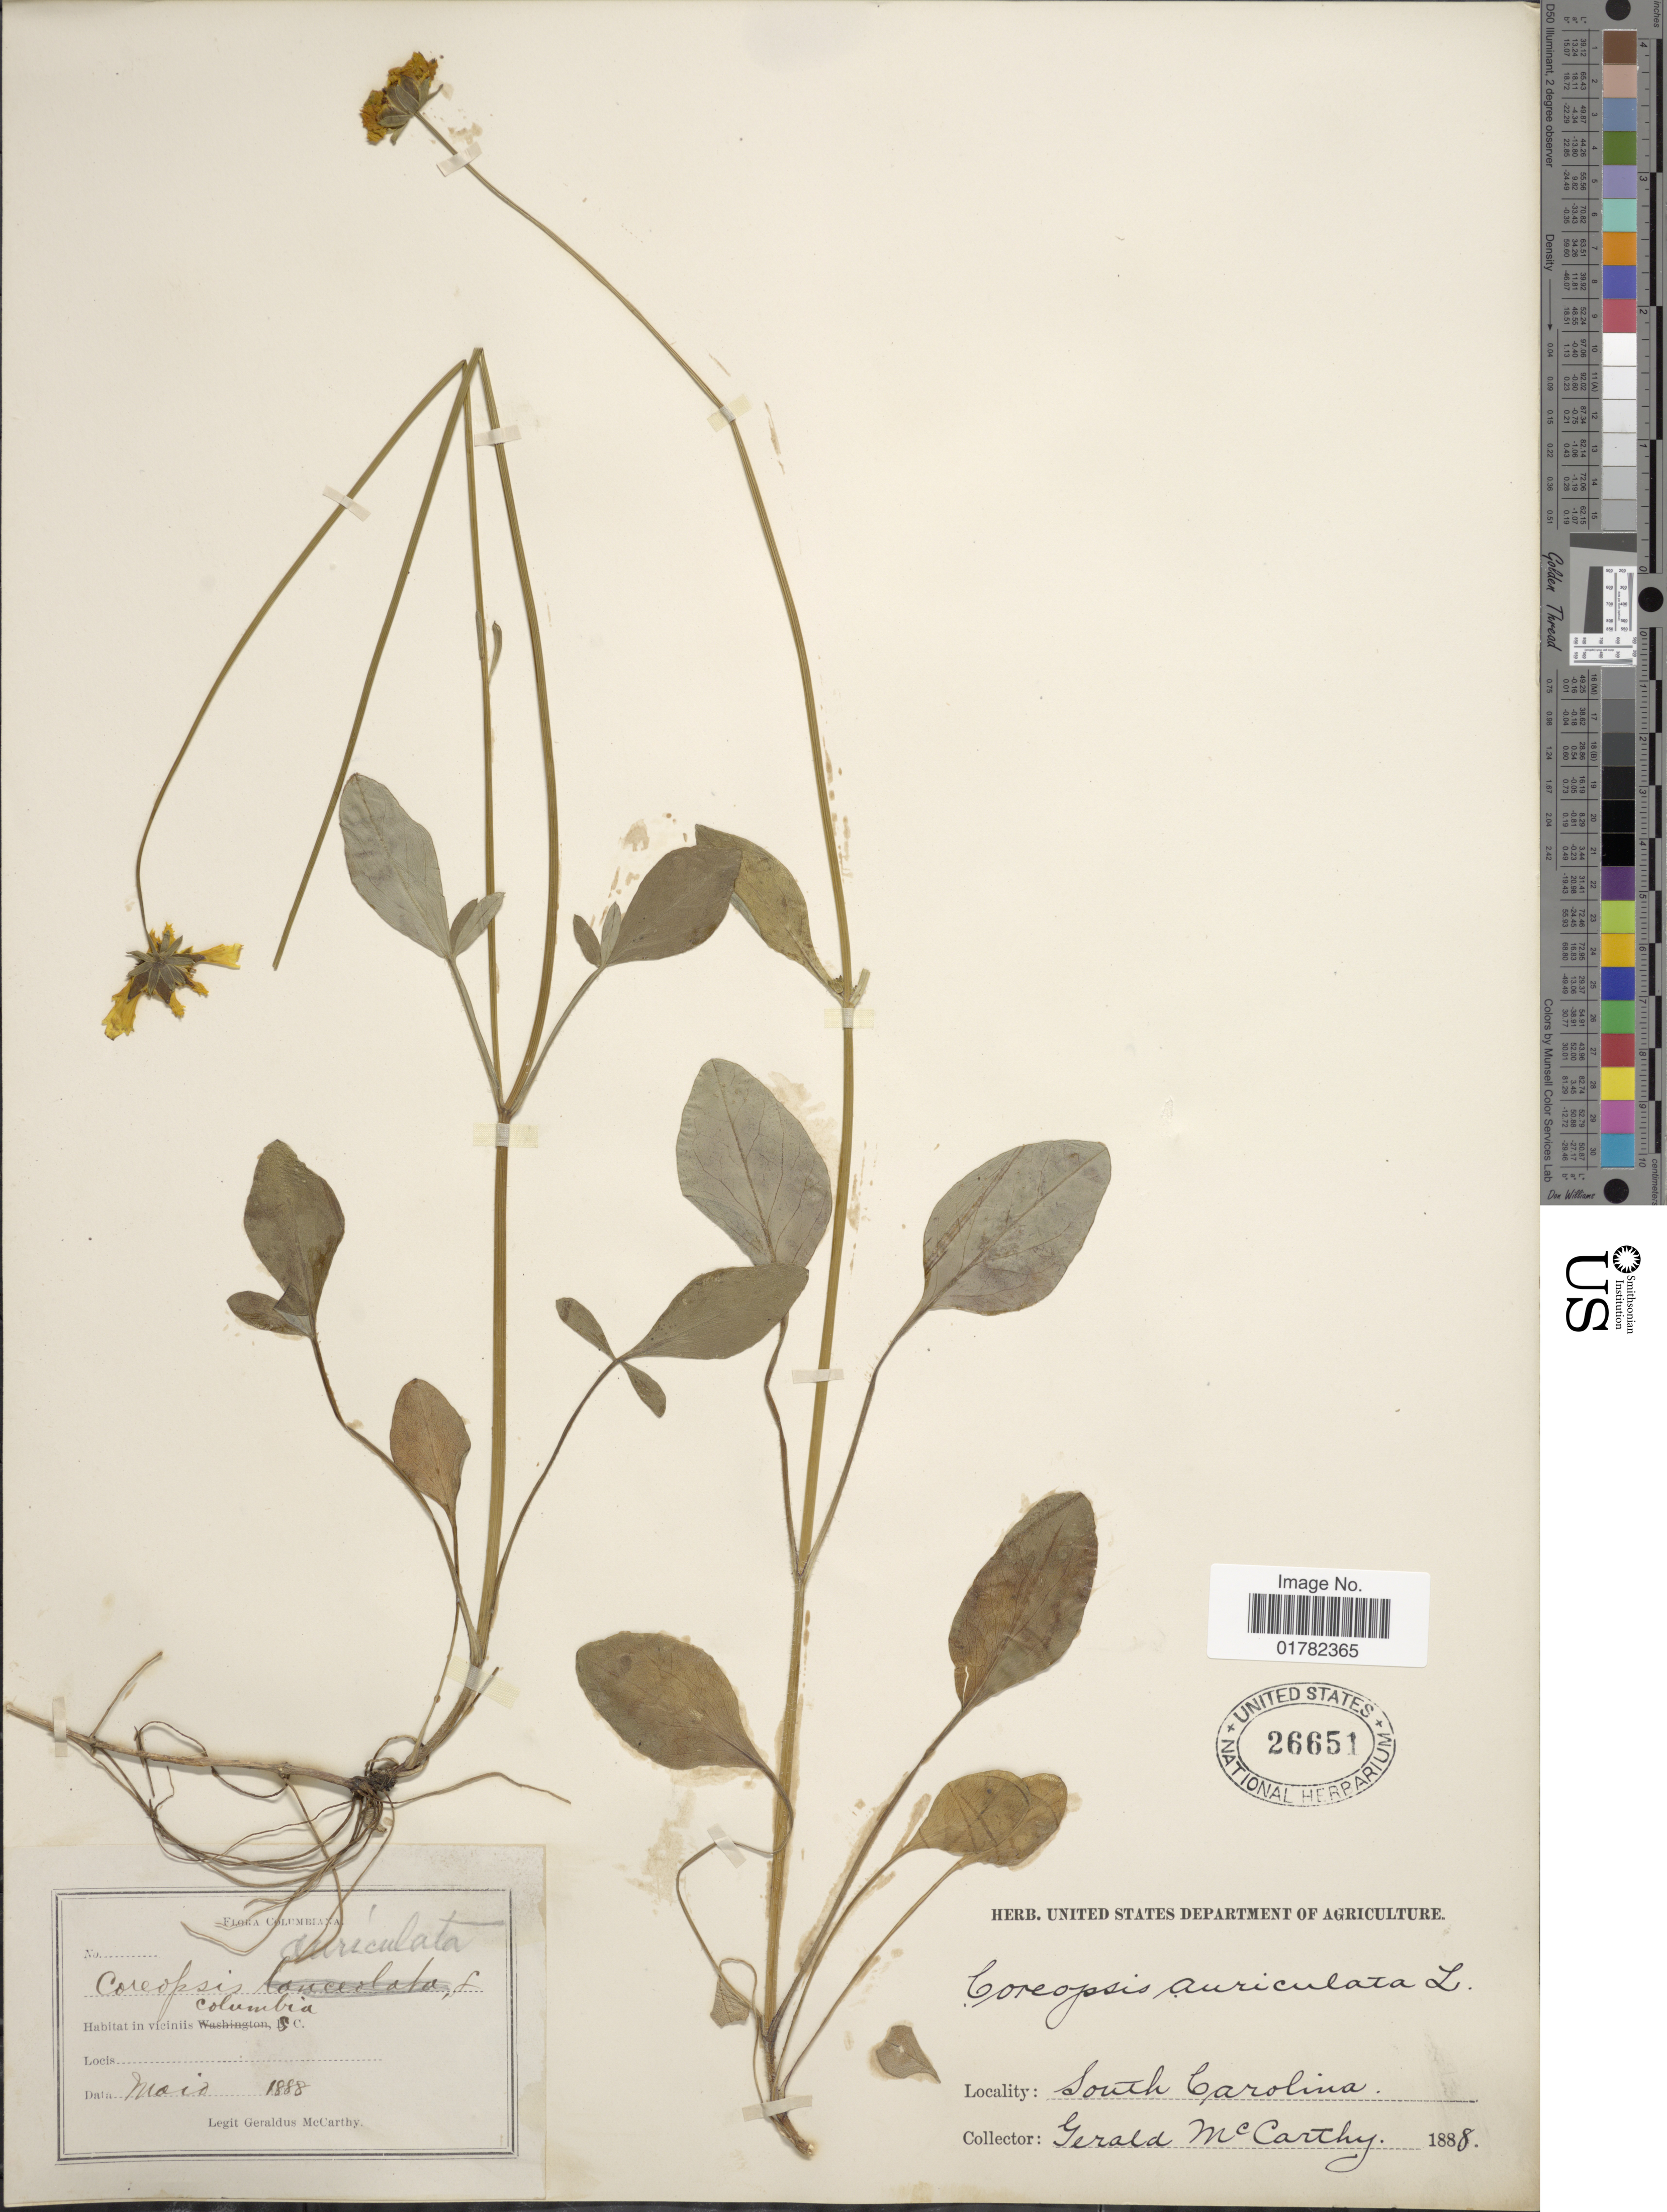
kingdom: Plantae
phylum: Tracheophyta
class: Magnoliopsida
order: Asterales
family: Asteraceae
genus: Coreopsis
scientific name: Coreopsis auriculata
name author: L.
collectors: G. McCarthy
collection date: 1888-05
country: United States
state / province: South Carolina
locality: Columbia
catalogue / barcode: US 26651